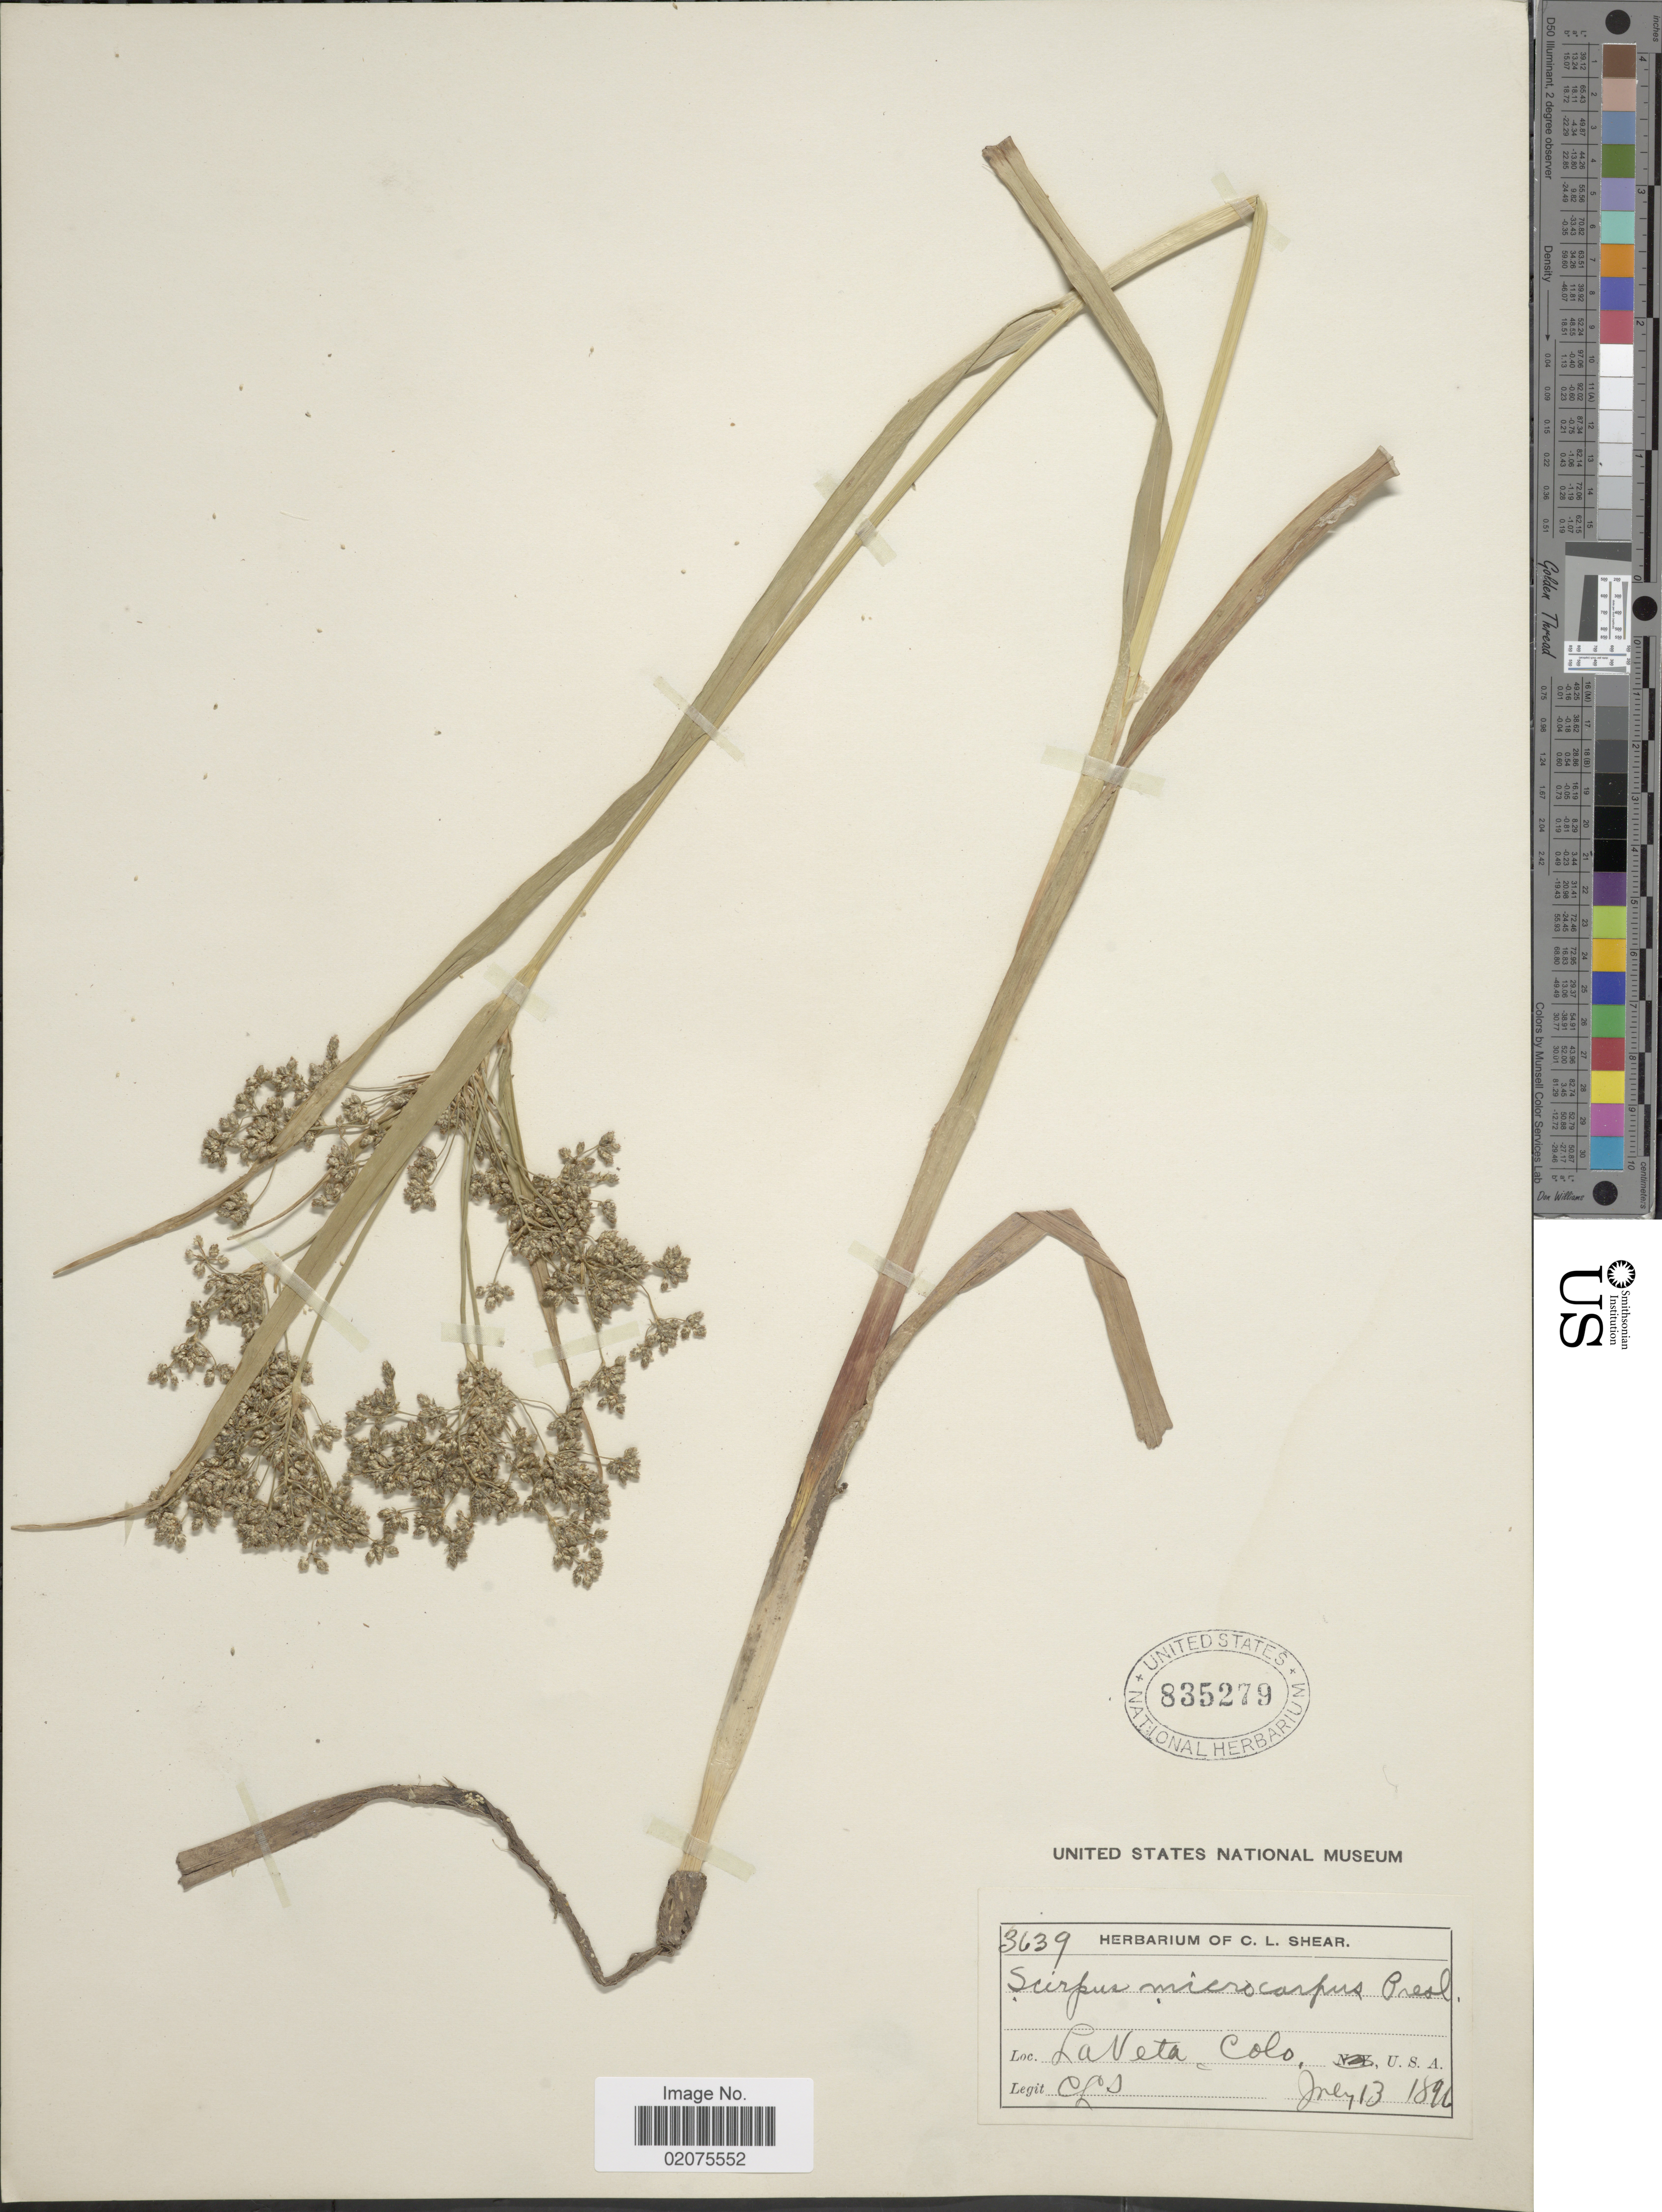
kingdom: Plantae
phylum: Tracheophyta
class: Liliopsida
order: Poales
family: Cyperaceae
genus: Scirpus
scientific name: Scirpus microcarpus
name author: J. Presl & C. Presl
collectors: C. L. Shear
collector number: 3639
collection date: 1896-07-13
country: United States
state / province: Colorado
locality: LaVeta, Colo, U.S.A.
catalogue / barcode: US 835279